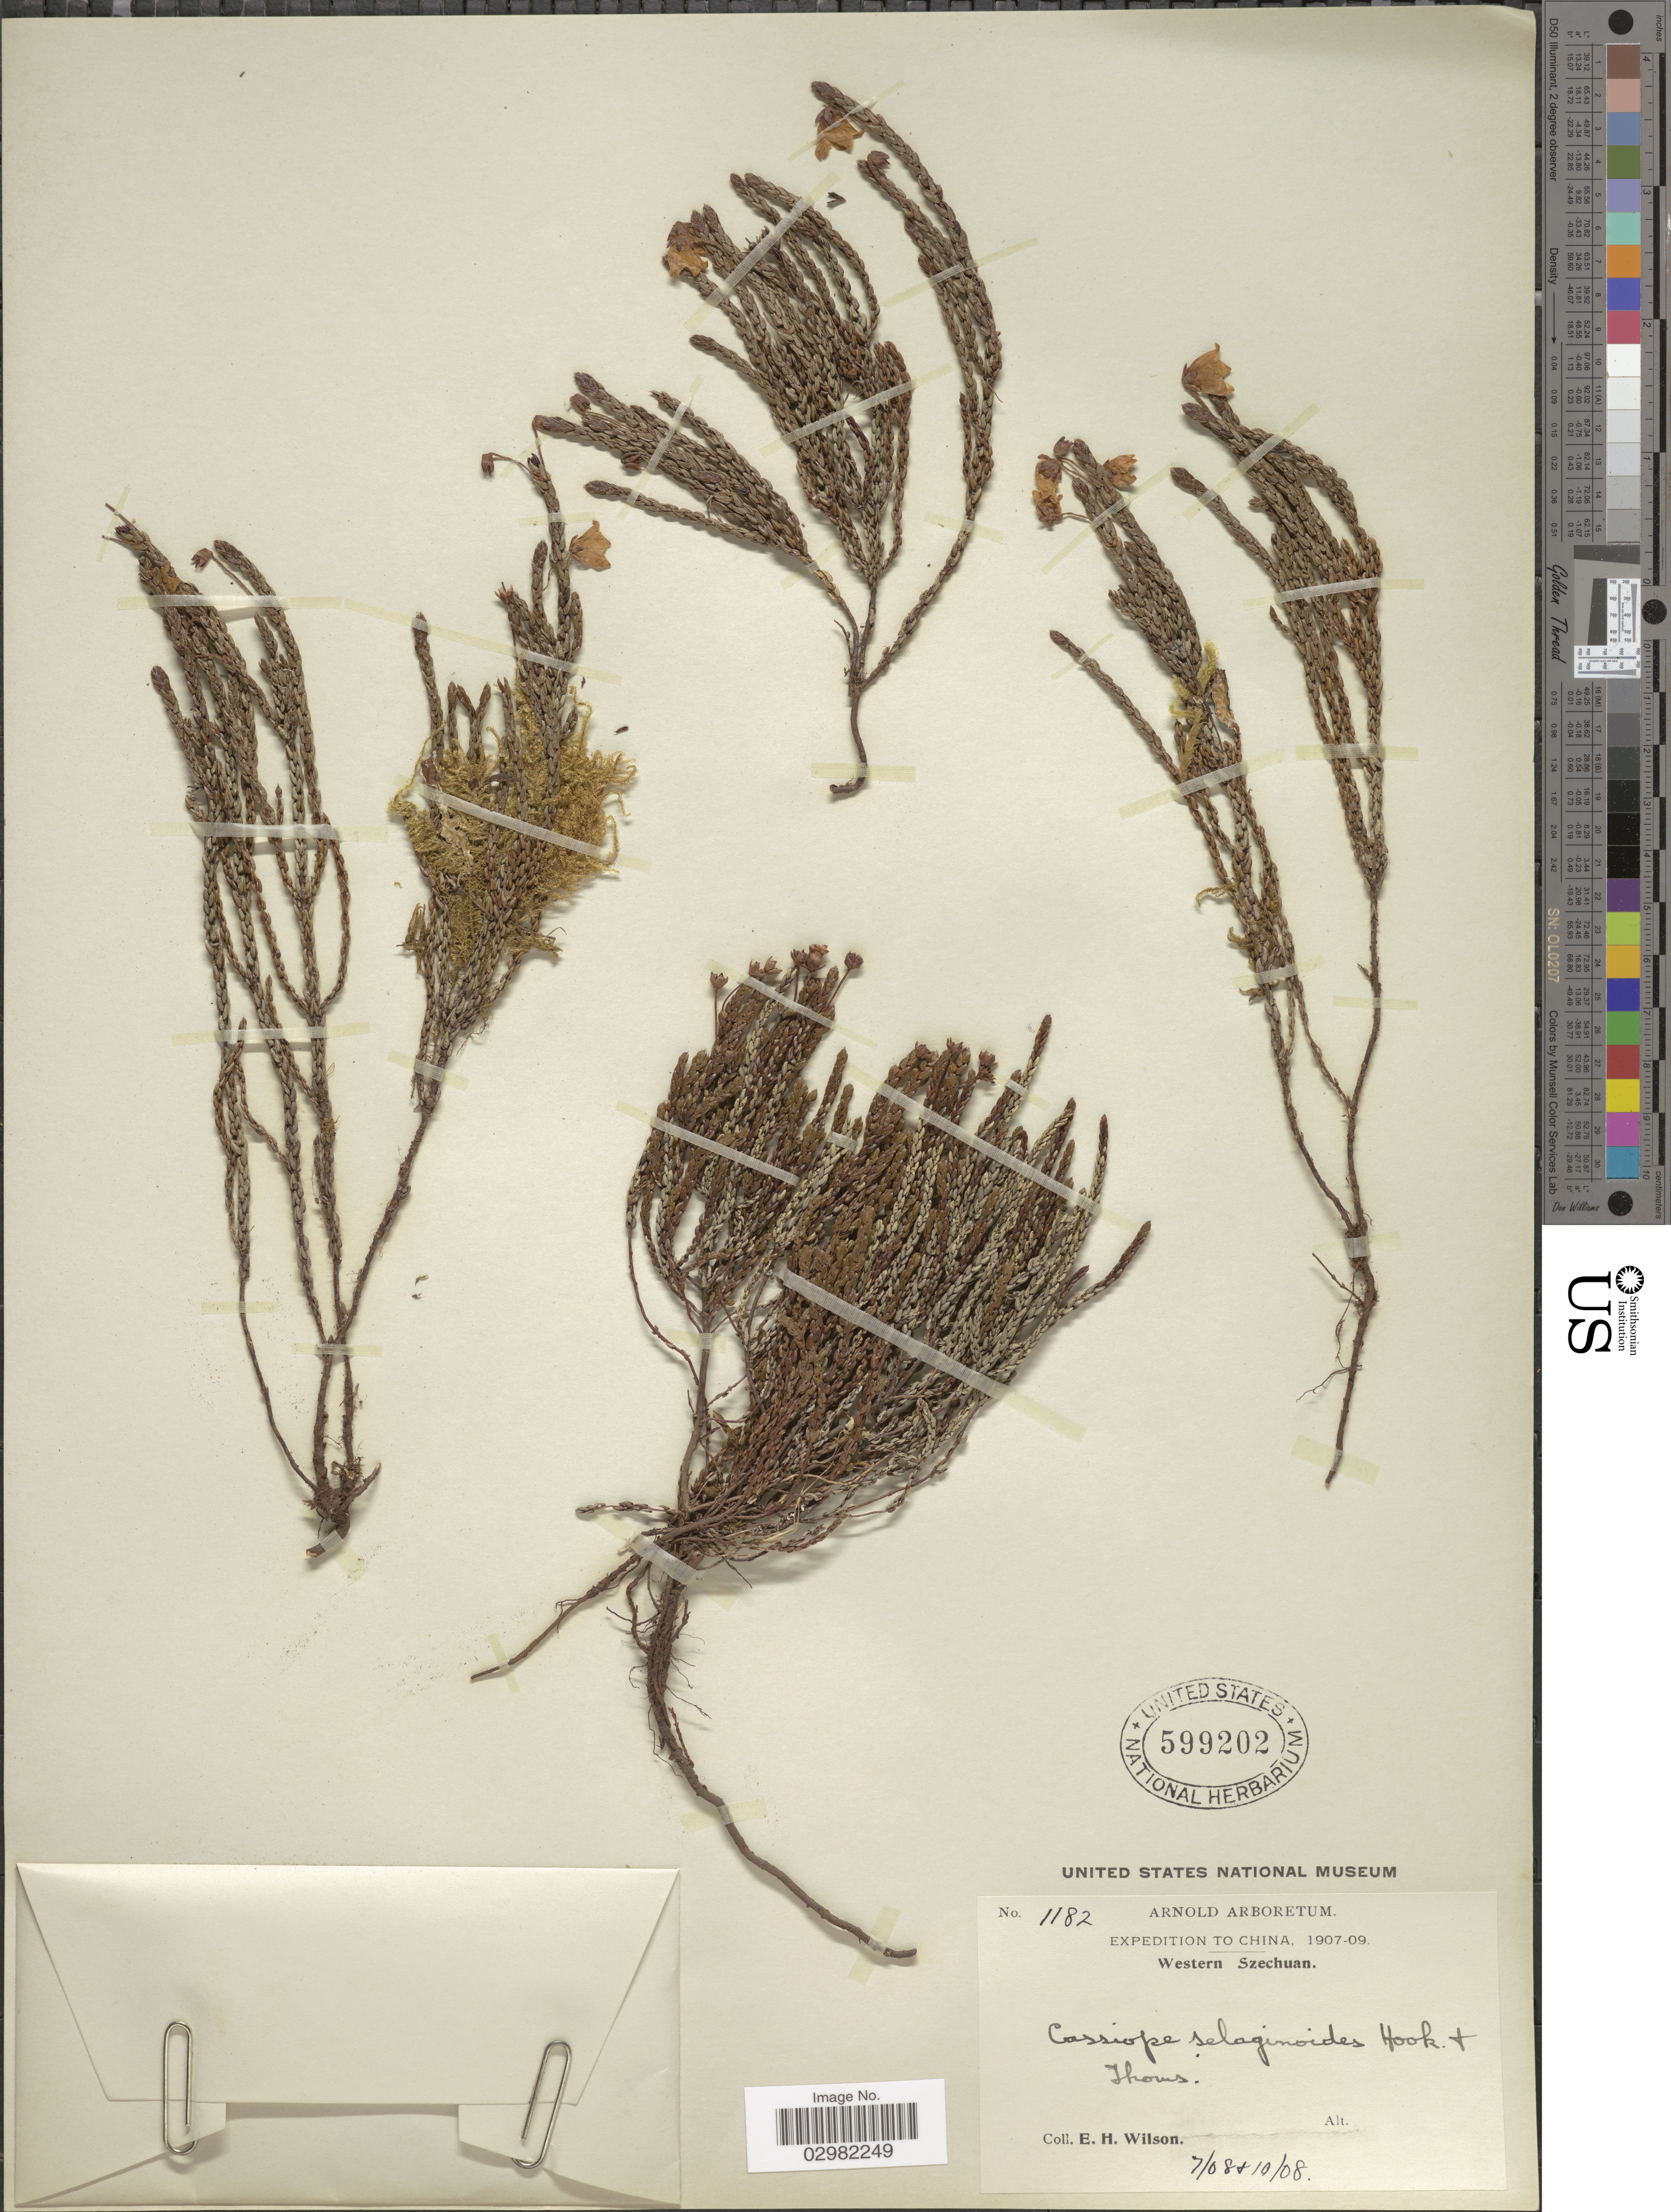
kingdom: Plantae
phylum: Tracheophyta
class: Magnoliopsida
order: Ericales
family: Ericaceae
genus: Cassiope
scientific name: Cassiope selaginoides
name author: Hook. f. & Thomson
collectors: E. Wilson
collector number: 1182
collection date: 1907-08-07/1909-08-10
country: China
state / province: Sichuan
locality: Western Szechuan.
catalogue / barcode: US 599202